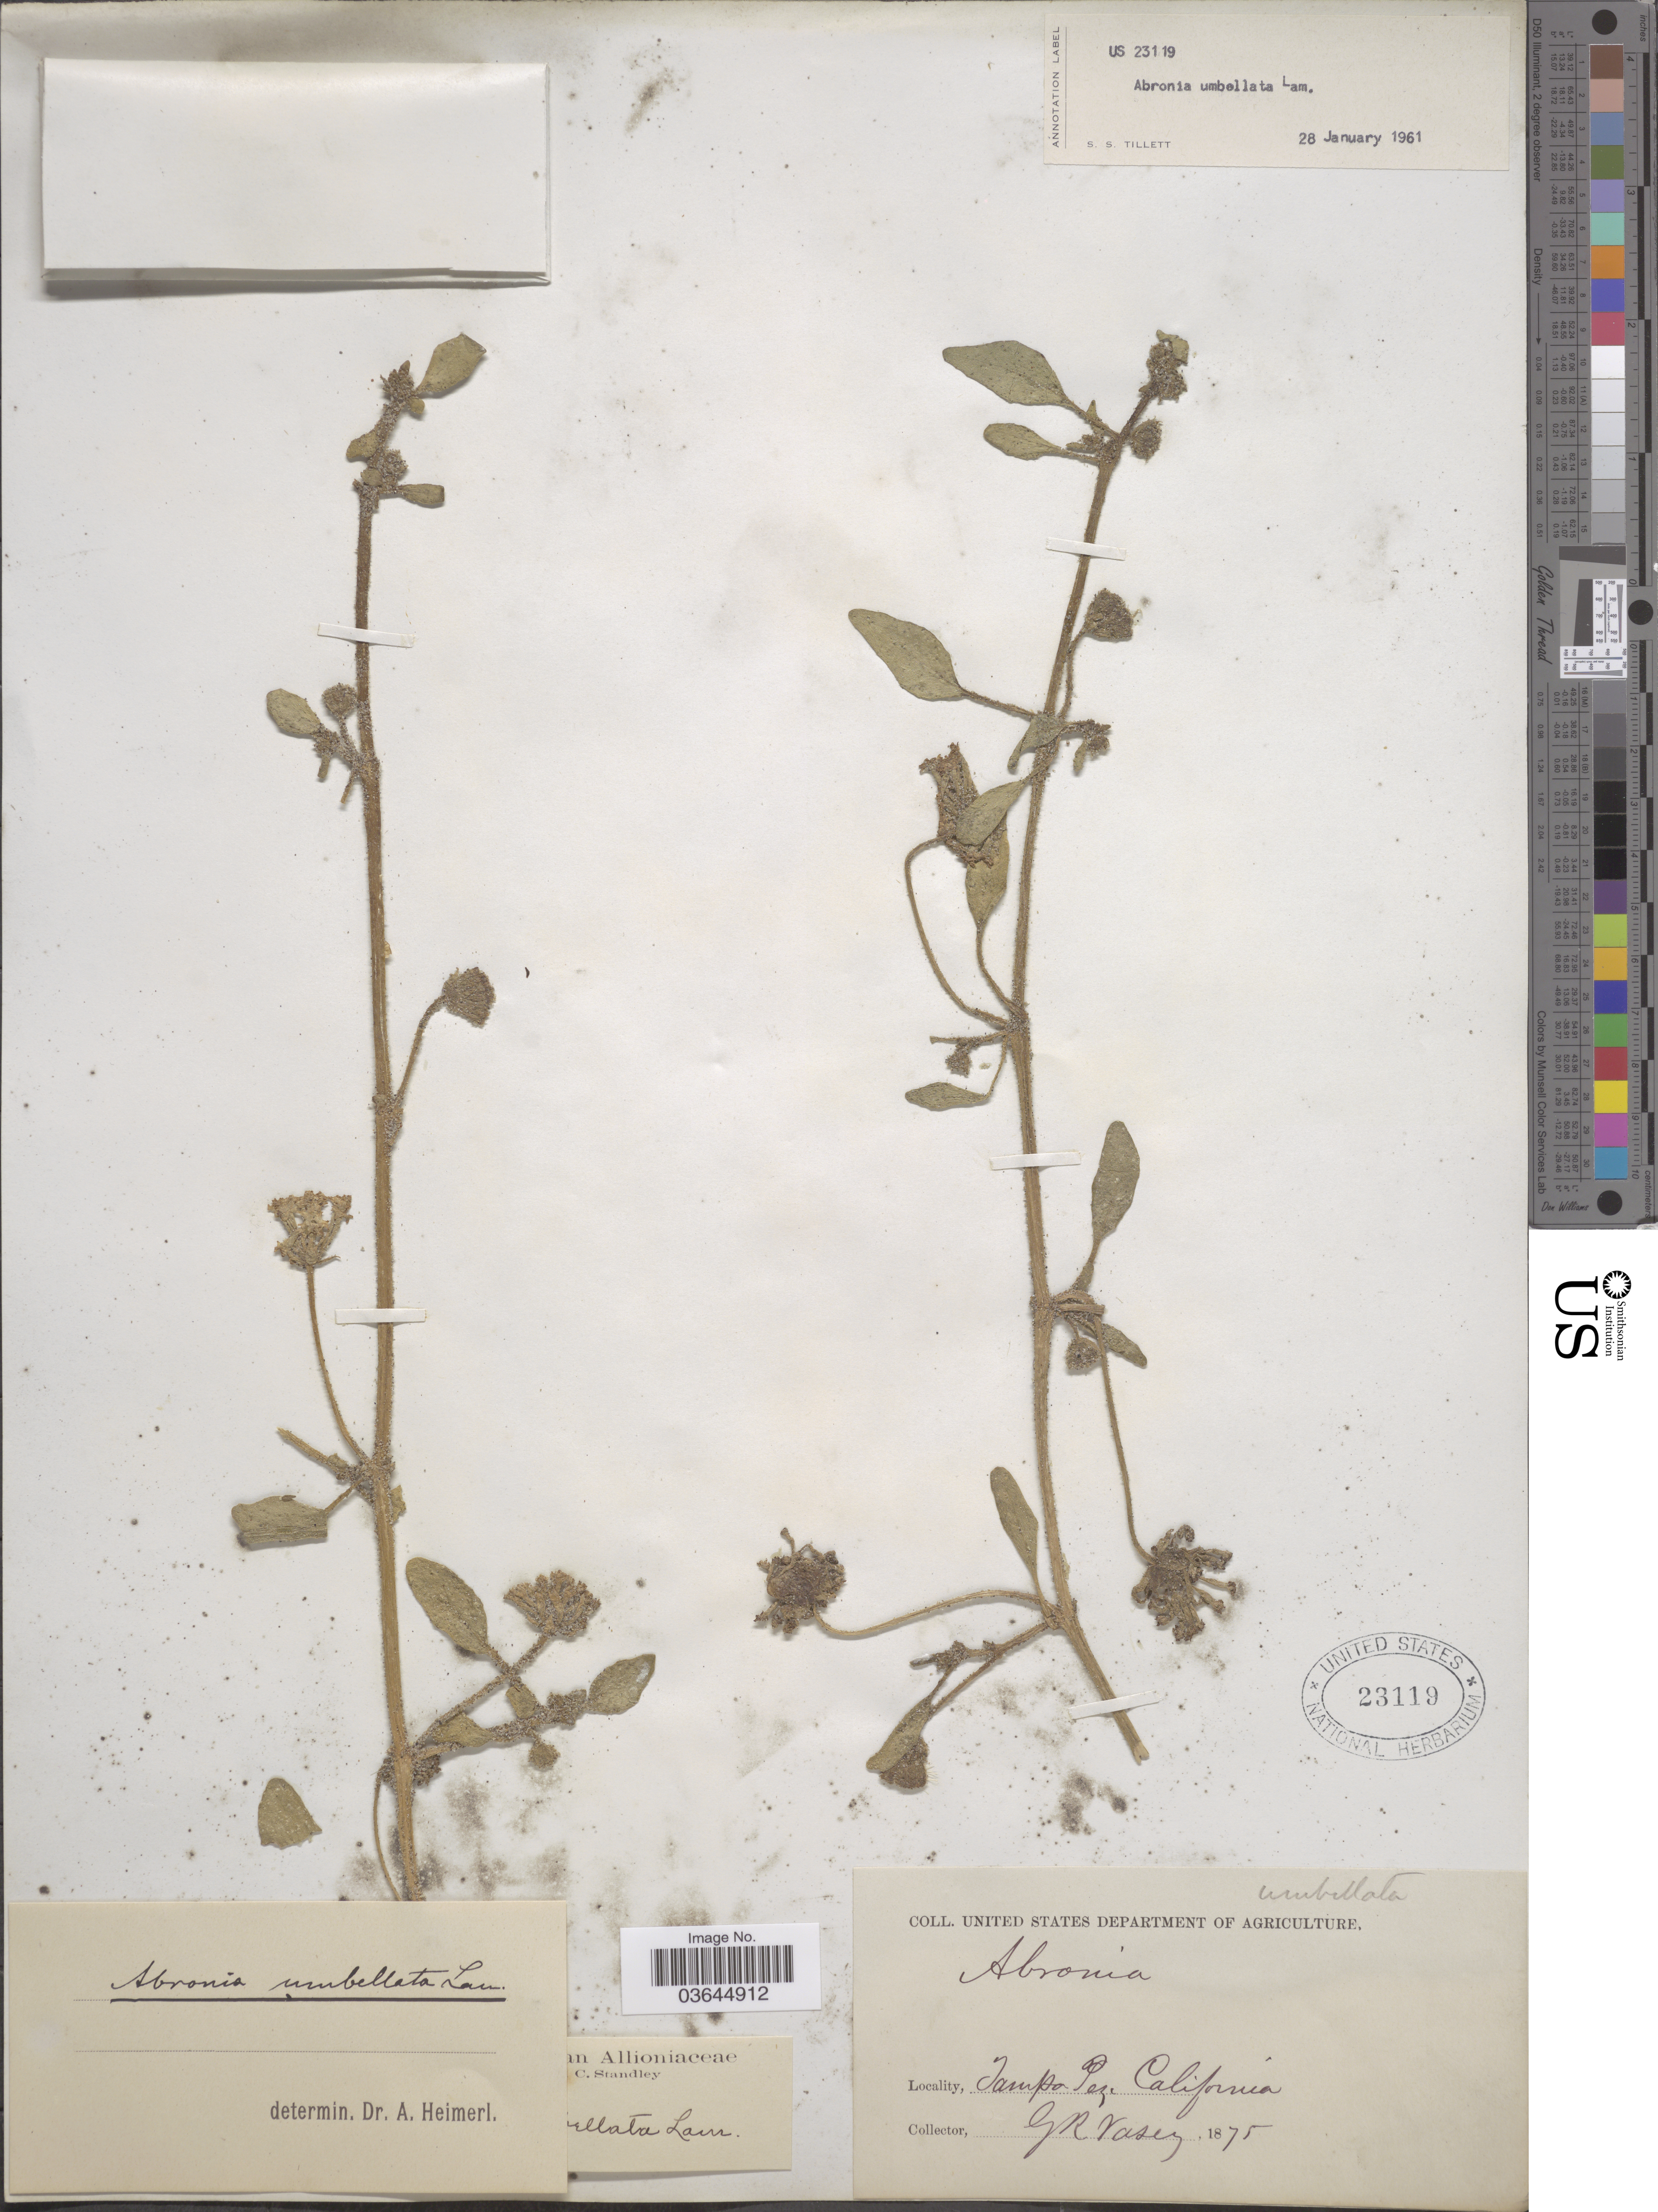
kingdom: Plantae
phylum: Tracheophyta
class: Magnoliopsida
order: Caryophyllales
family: Nyctaginaceae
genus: Abronia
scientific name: Abronia umbellata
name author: Lam.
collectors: G. R. Vasey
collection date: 1875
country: United States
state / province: California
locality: Tampa Pez.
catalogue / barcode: US 23119